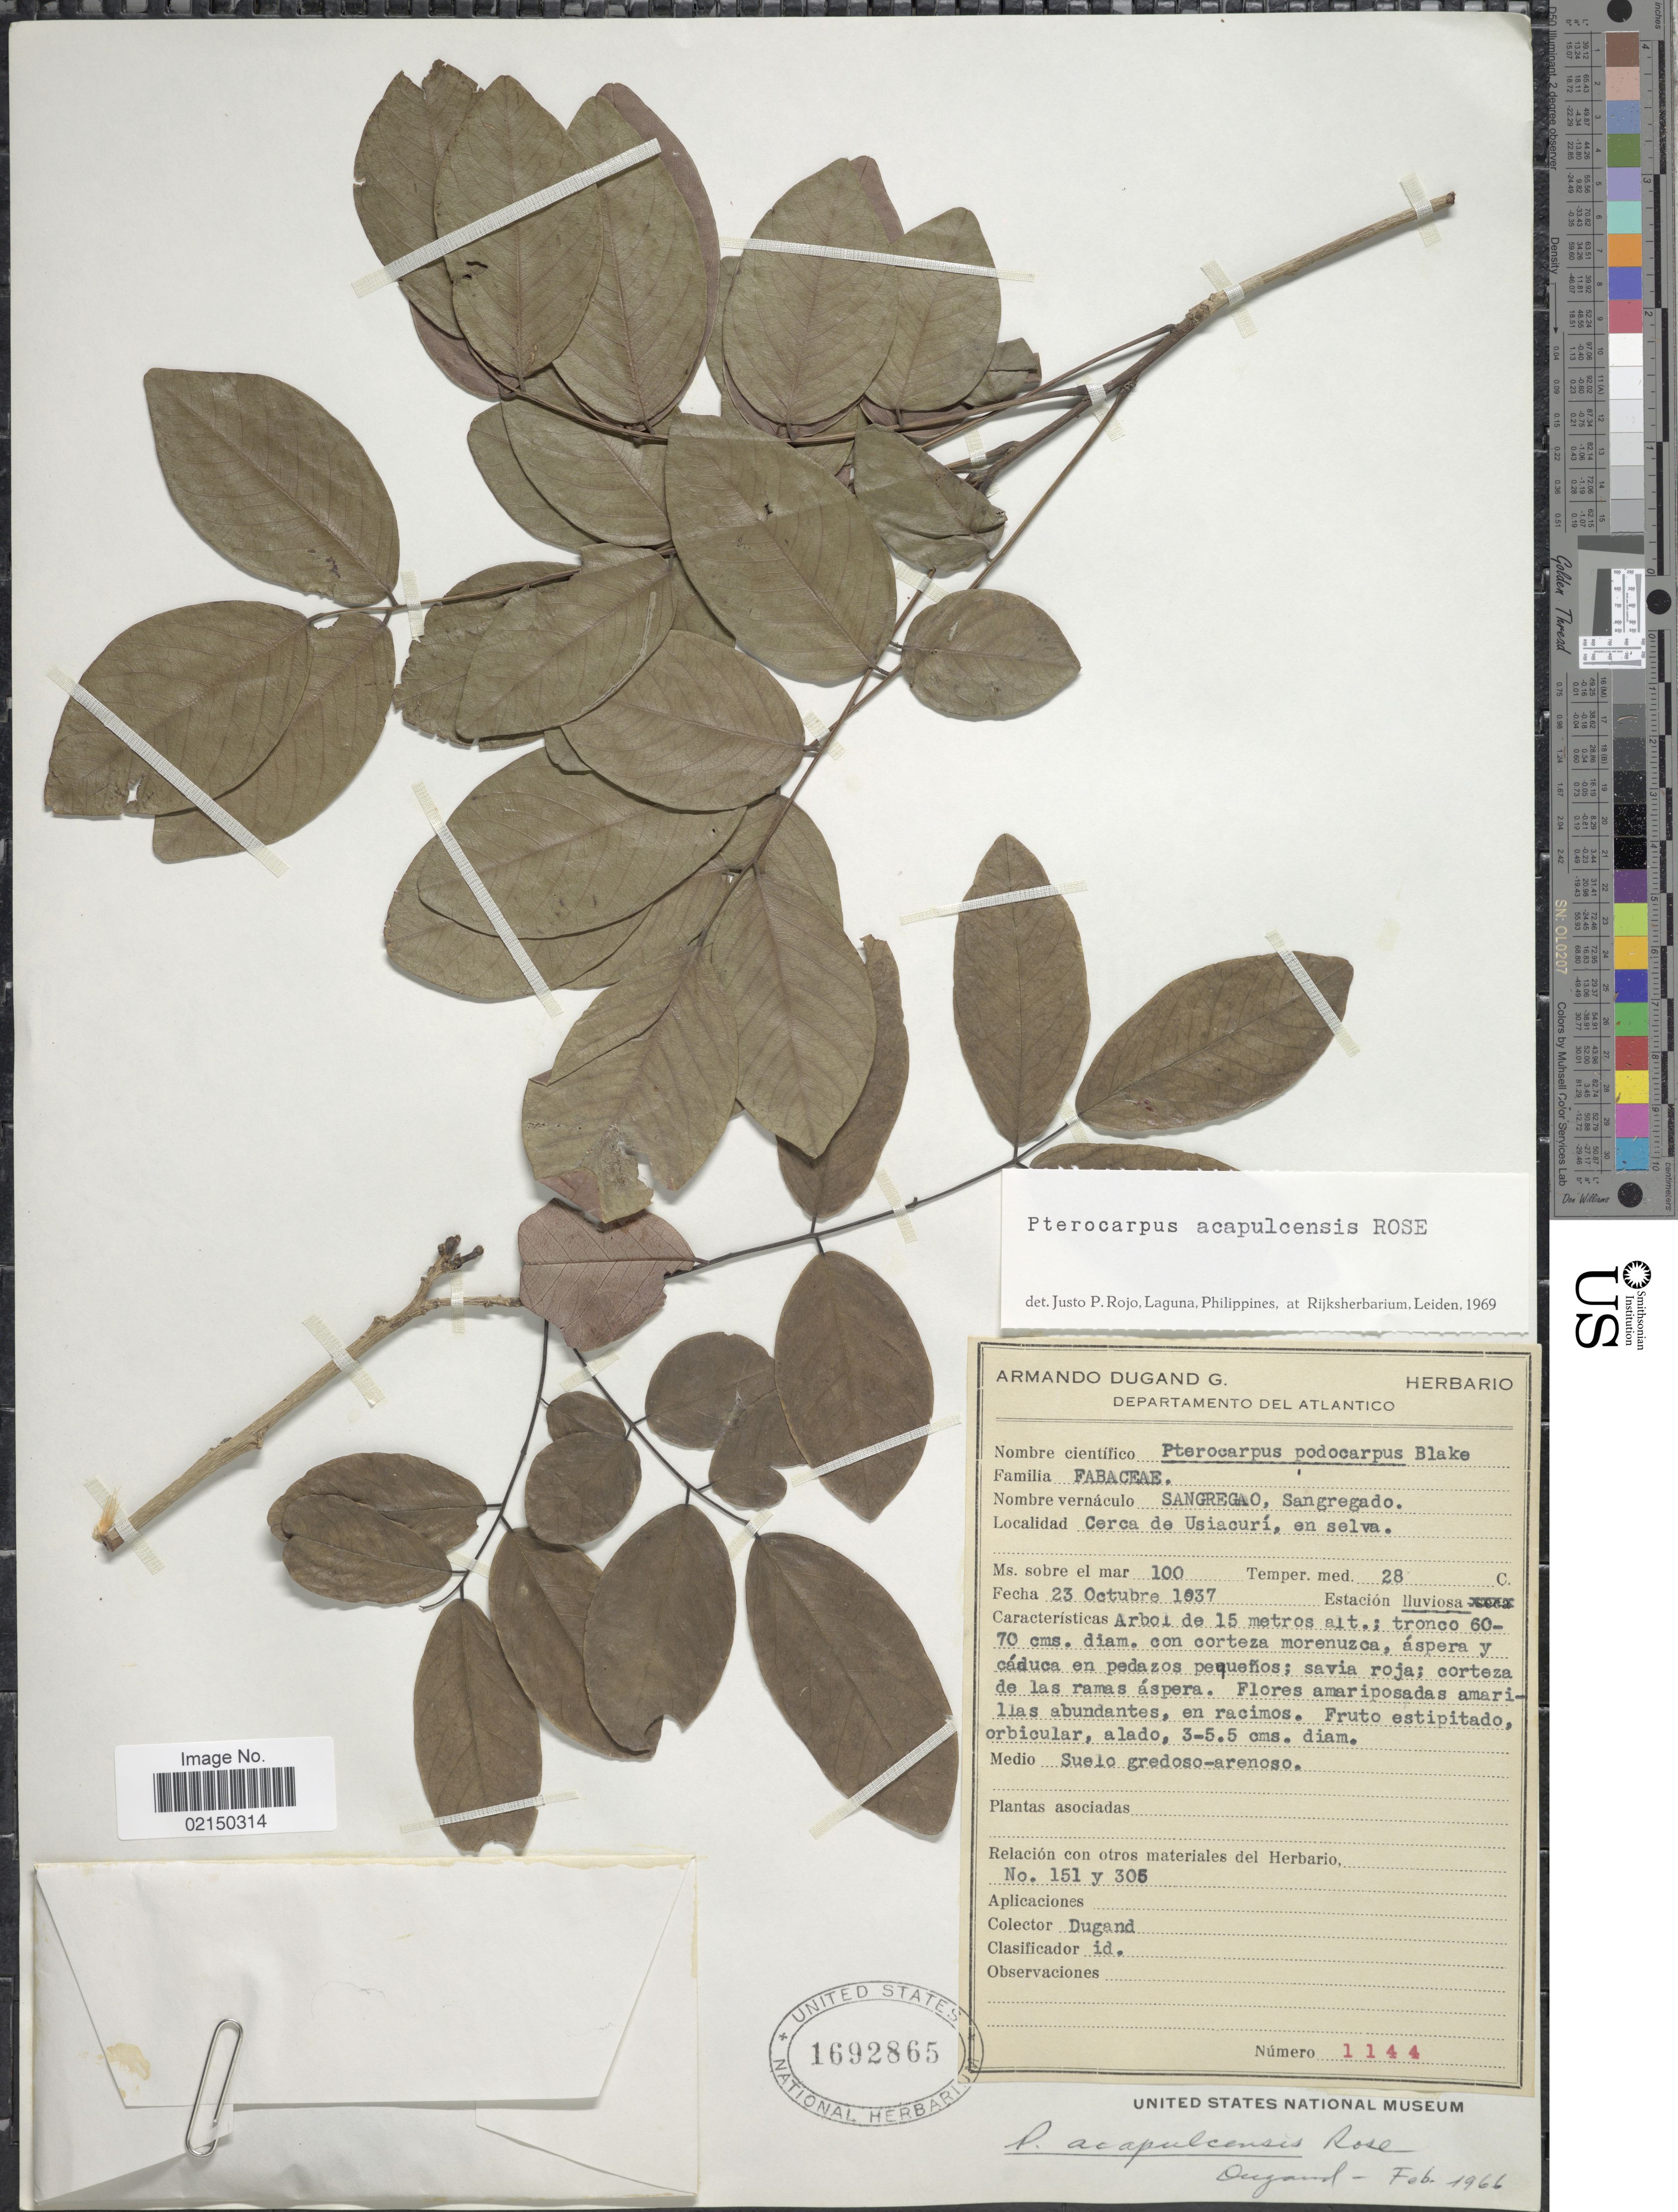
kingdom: Plantae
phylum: Tracheophyta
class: Magnoliopsida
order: Fabales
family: Fabaceae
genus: Pterocarpus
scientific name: Pterocarpus acapulcensis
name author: Rose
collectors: A. Dugand G.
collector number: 1144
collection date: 1937-10-23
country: Colombia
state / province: Atlántico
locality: Departamento del Atlantico, Cerca de Usiacuri, en selva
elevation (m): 100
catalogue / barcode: US 1692865